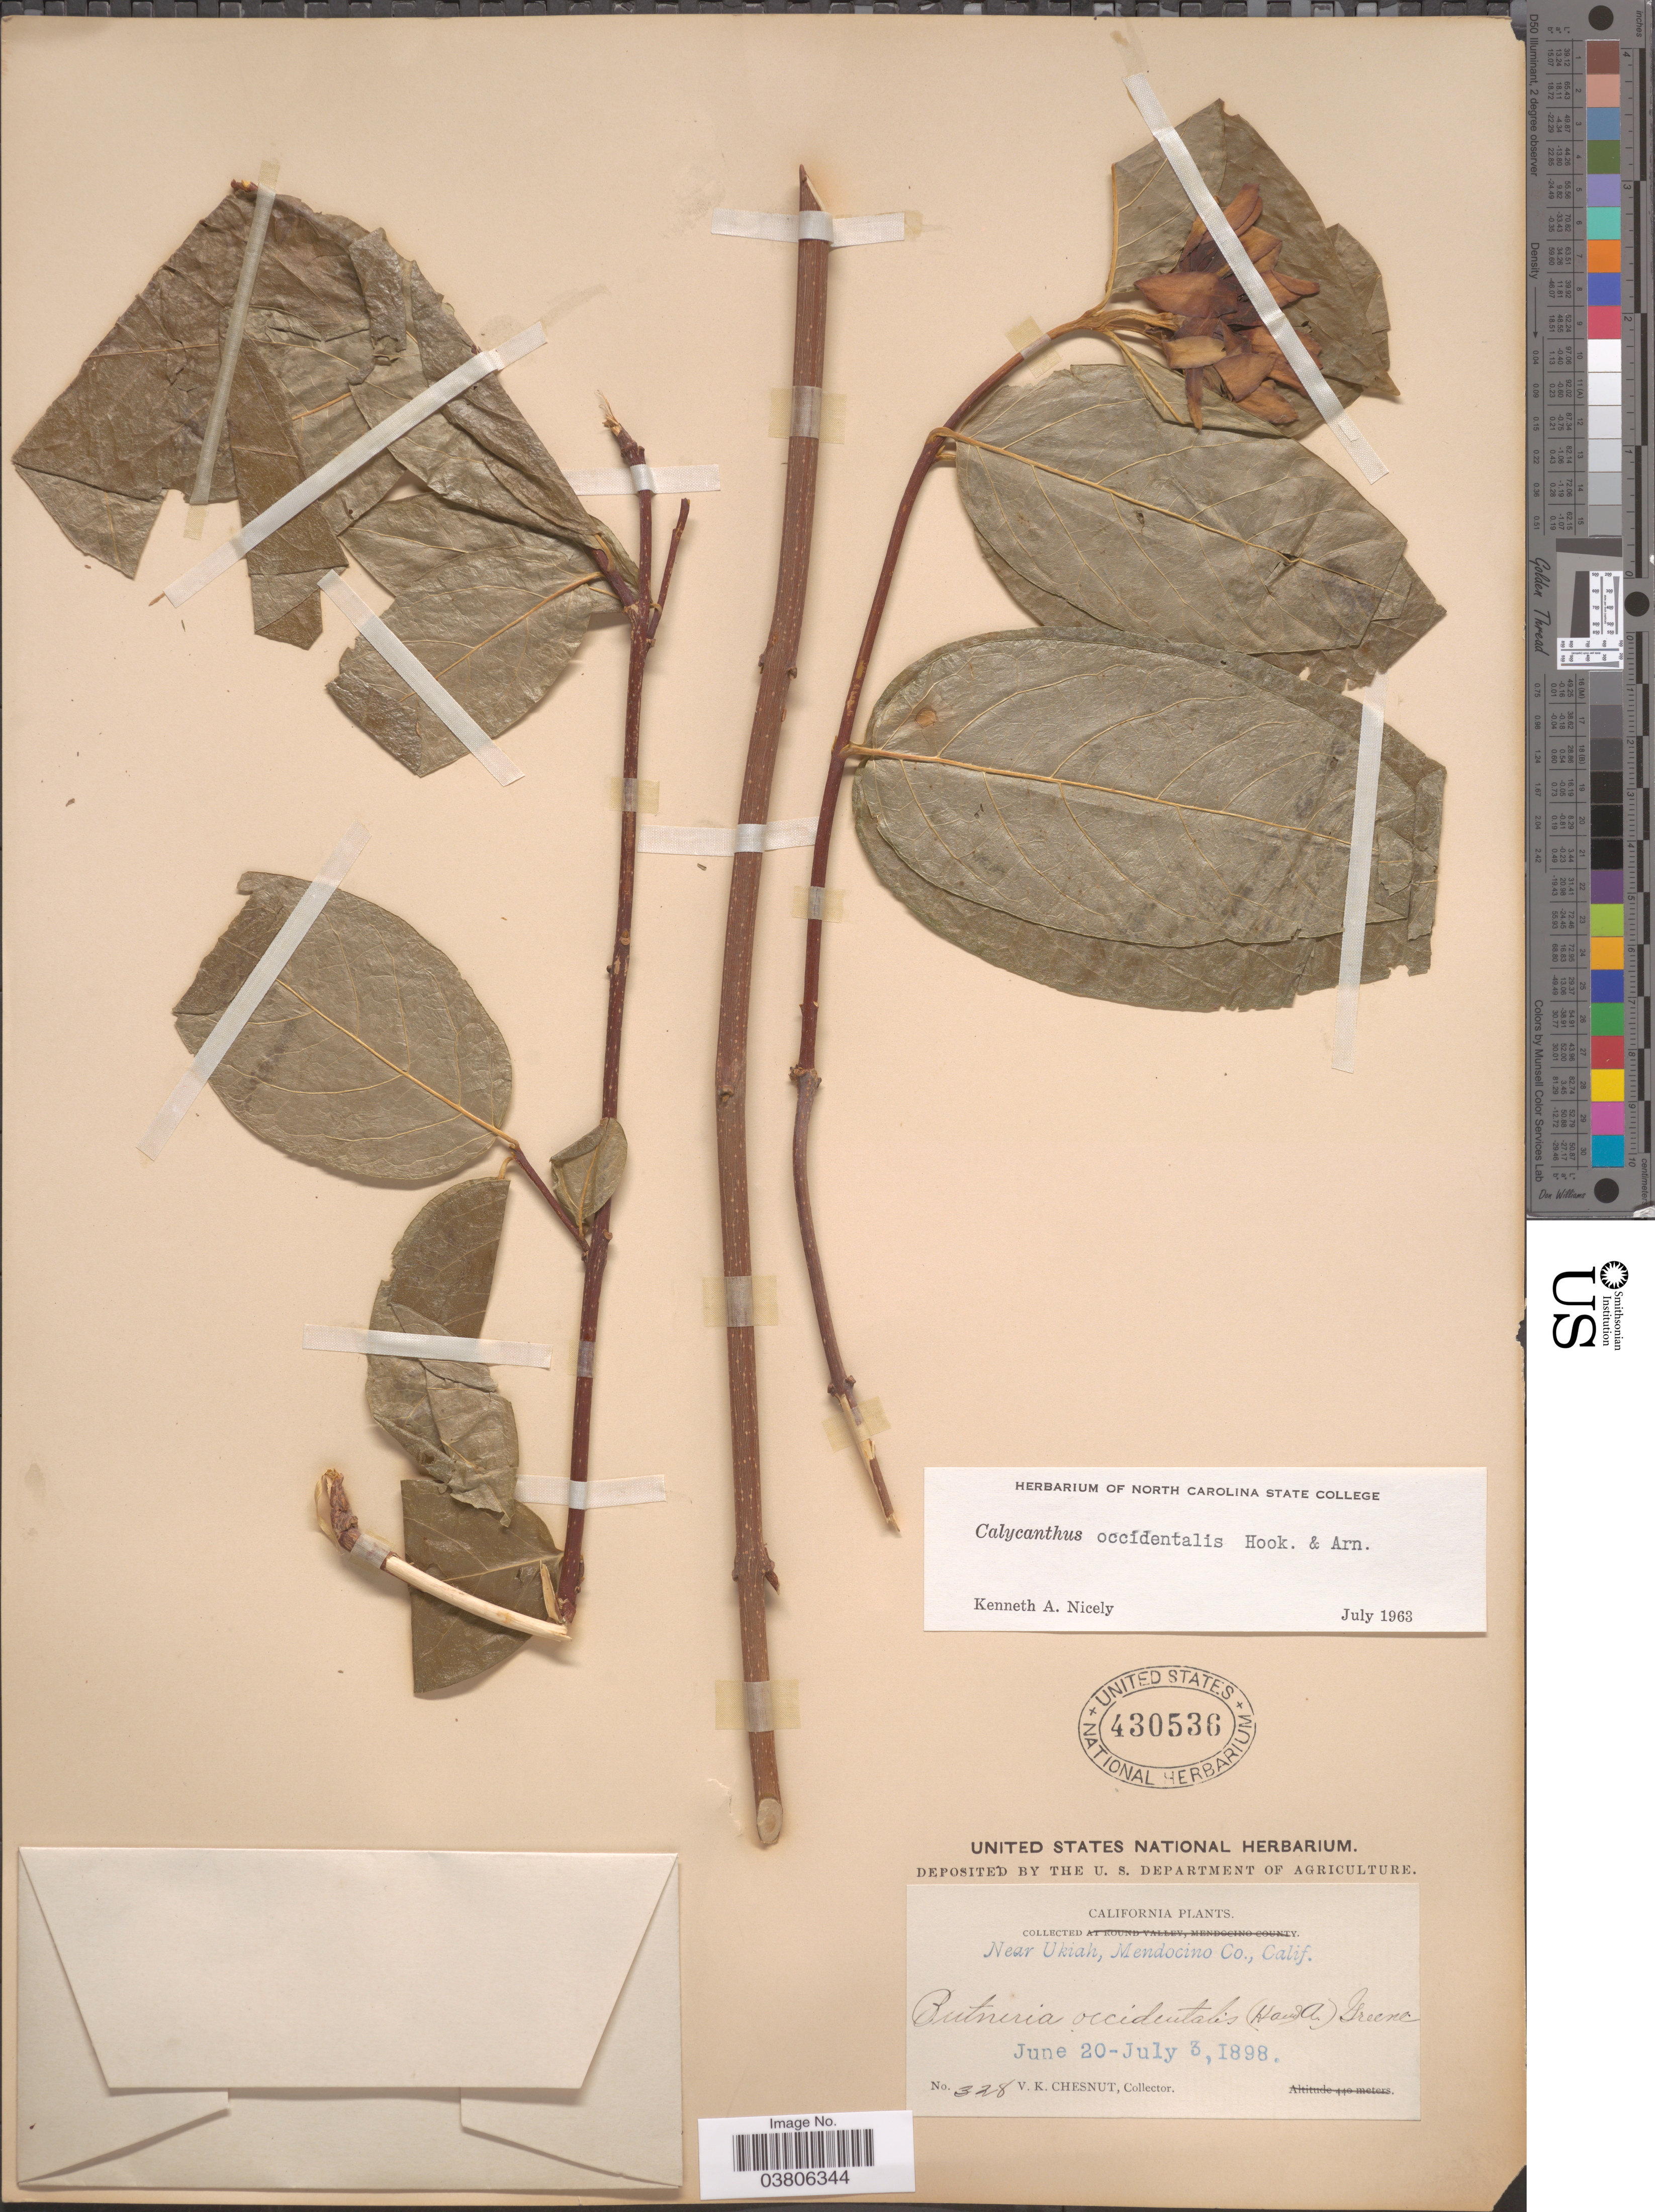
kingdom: Plantae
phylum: Tracheophyta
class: Magnoliopsida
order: Laurales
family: Calycanthaceae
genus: Calycanthus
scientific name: Calycanthus occidentalis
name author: Hook. & Arn.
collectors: V. Chesnut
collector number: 328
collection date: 1898-06-20/1898-07-03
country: United States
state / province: California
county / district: Mendocino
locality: Near Ukiah, Mendocino Co.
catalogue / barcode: US 430536